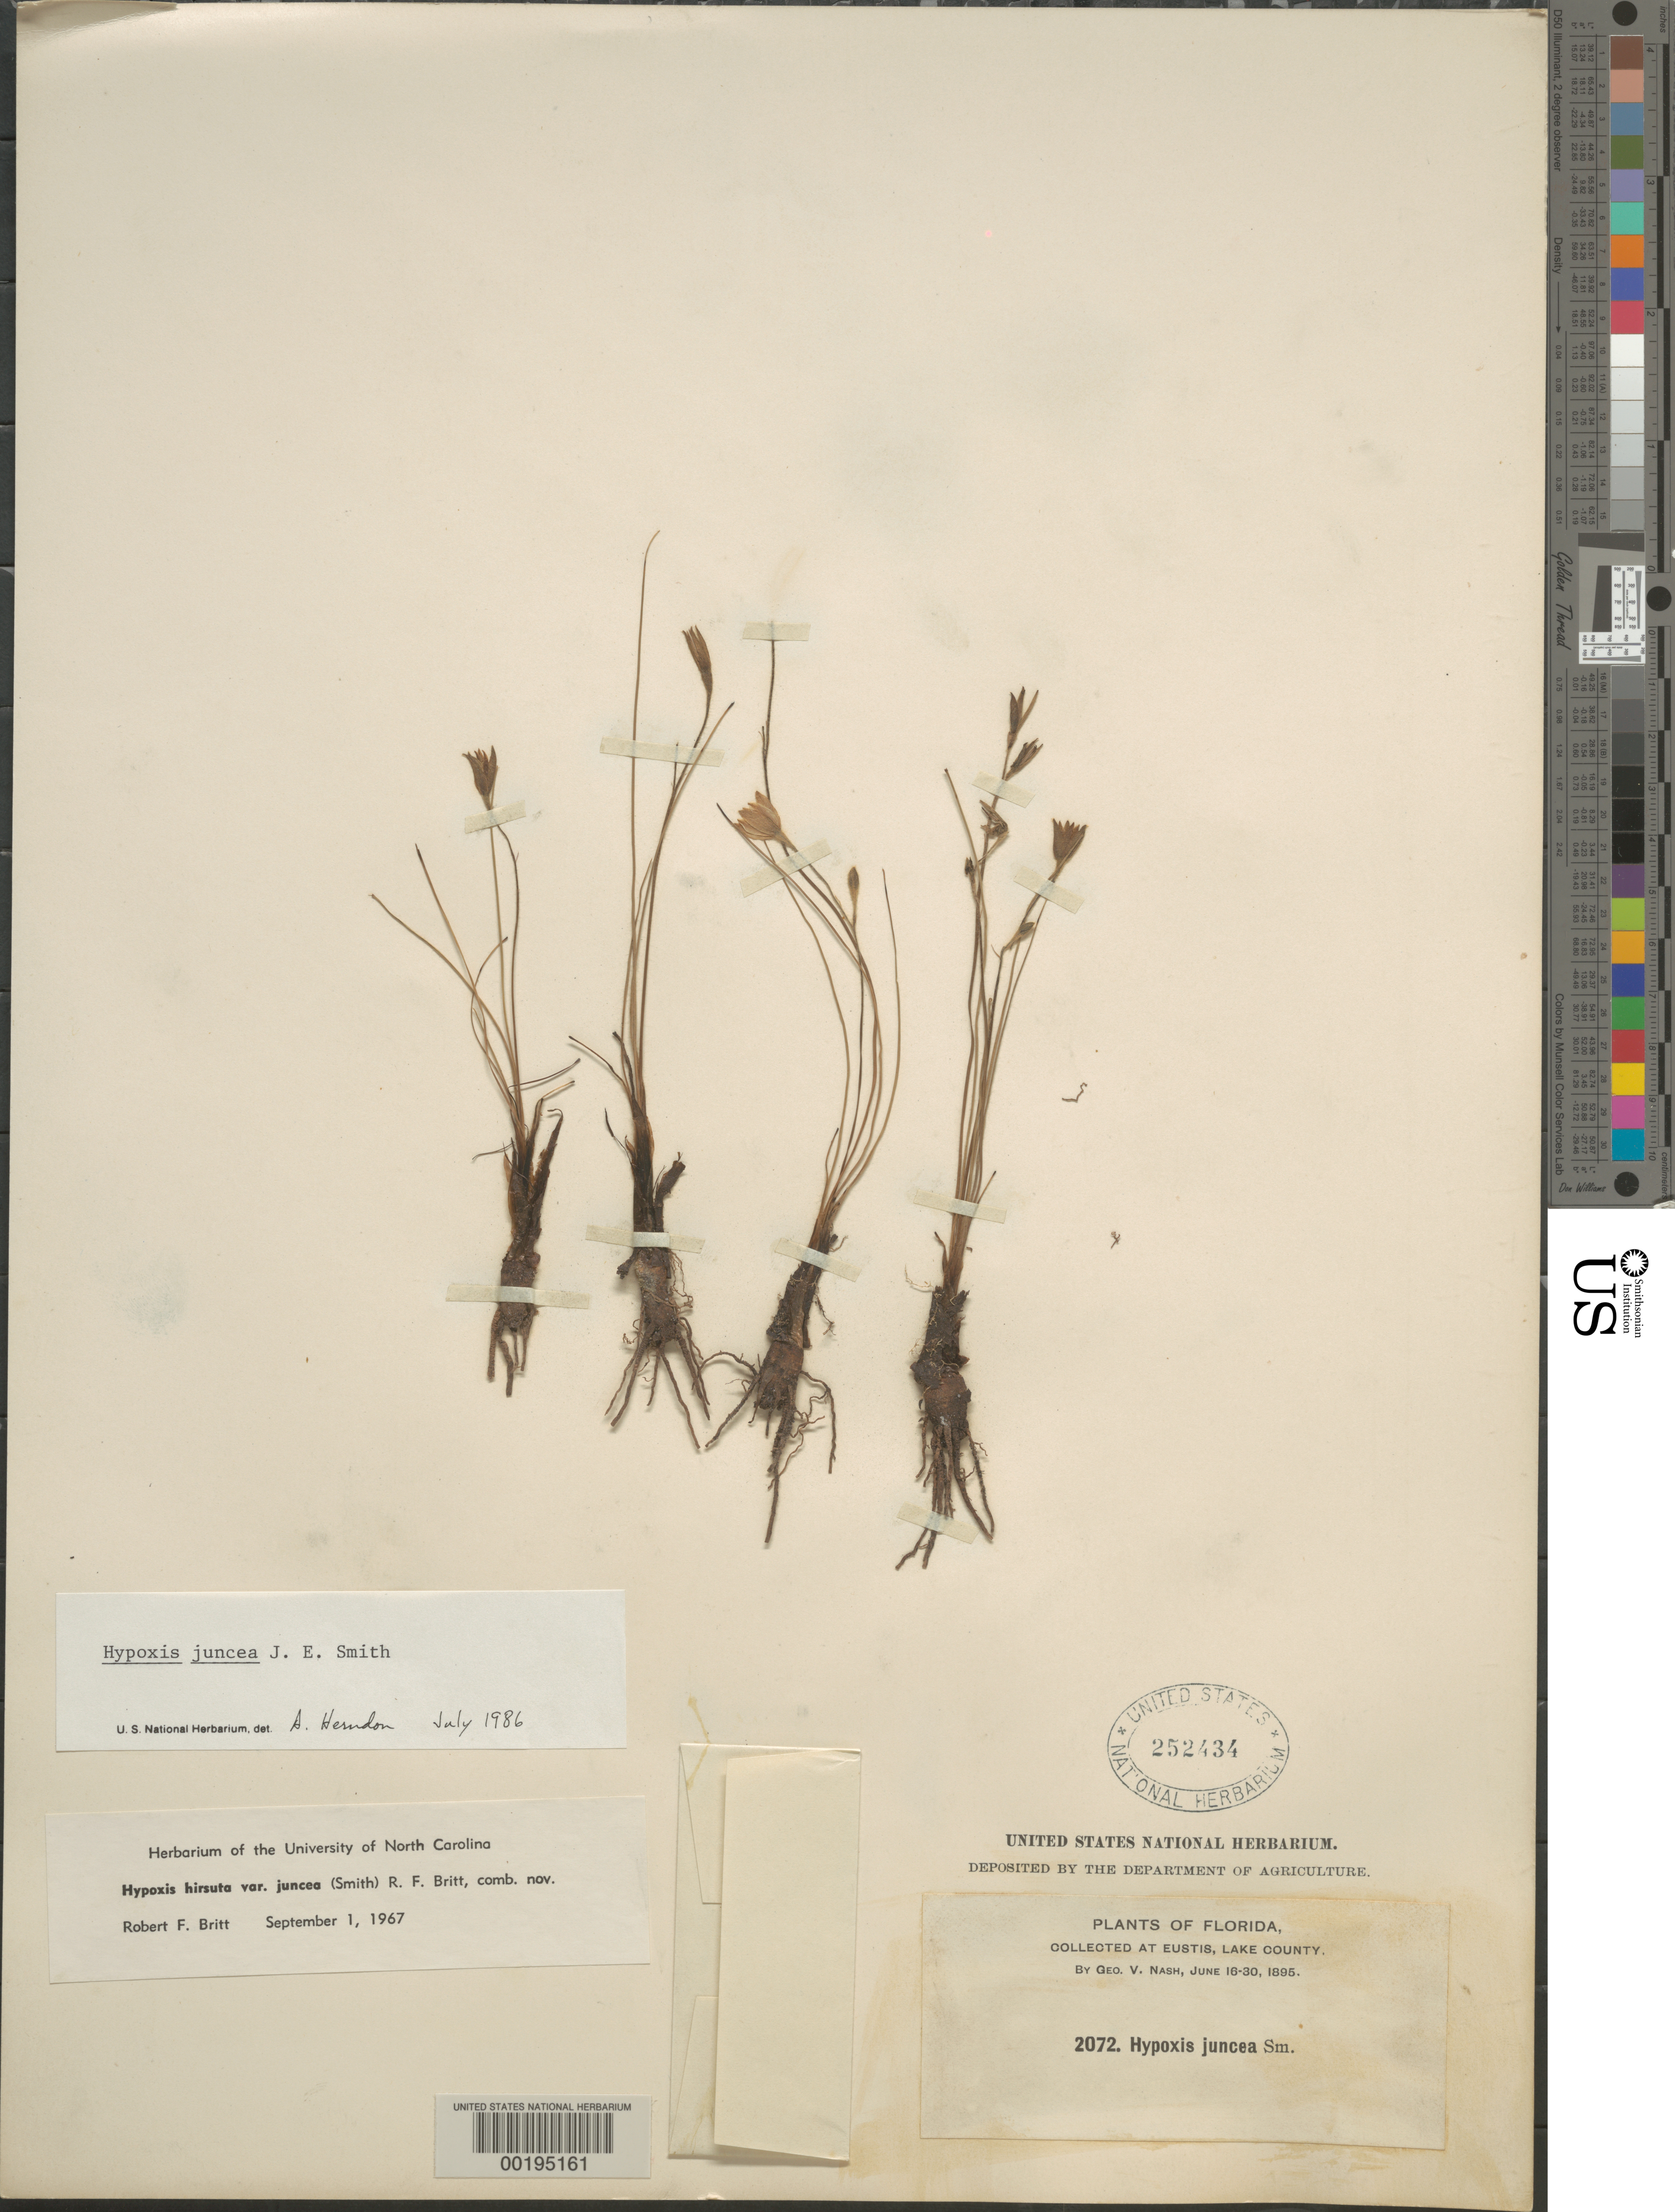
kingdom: Plantae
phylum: Tracheophyta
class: Liliopsida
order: Asparagales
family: Hypoxidaceae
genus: Hypoxis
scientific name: Hypoxis juncea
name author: Small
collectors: G. V. Nash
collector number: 2072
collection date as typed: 16 Jun 1894 to 30 Jun 1894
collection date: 1894-06-16/1894-06-30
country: United States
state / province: Florida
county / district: Lake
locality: Eustis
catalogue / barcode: US 252434